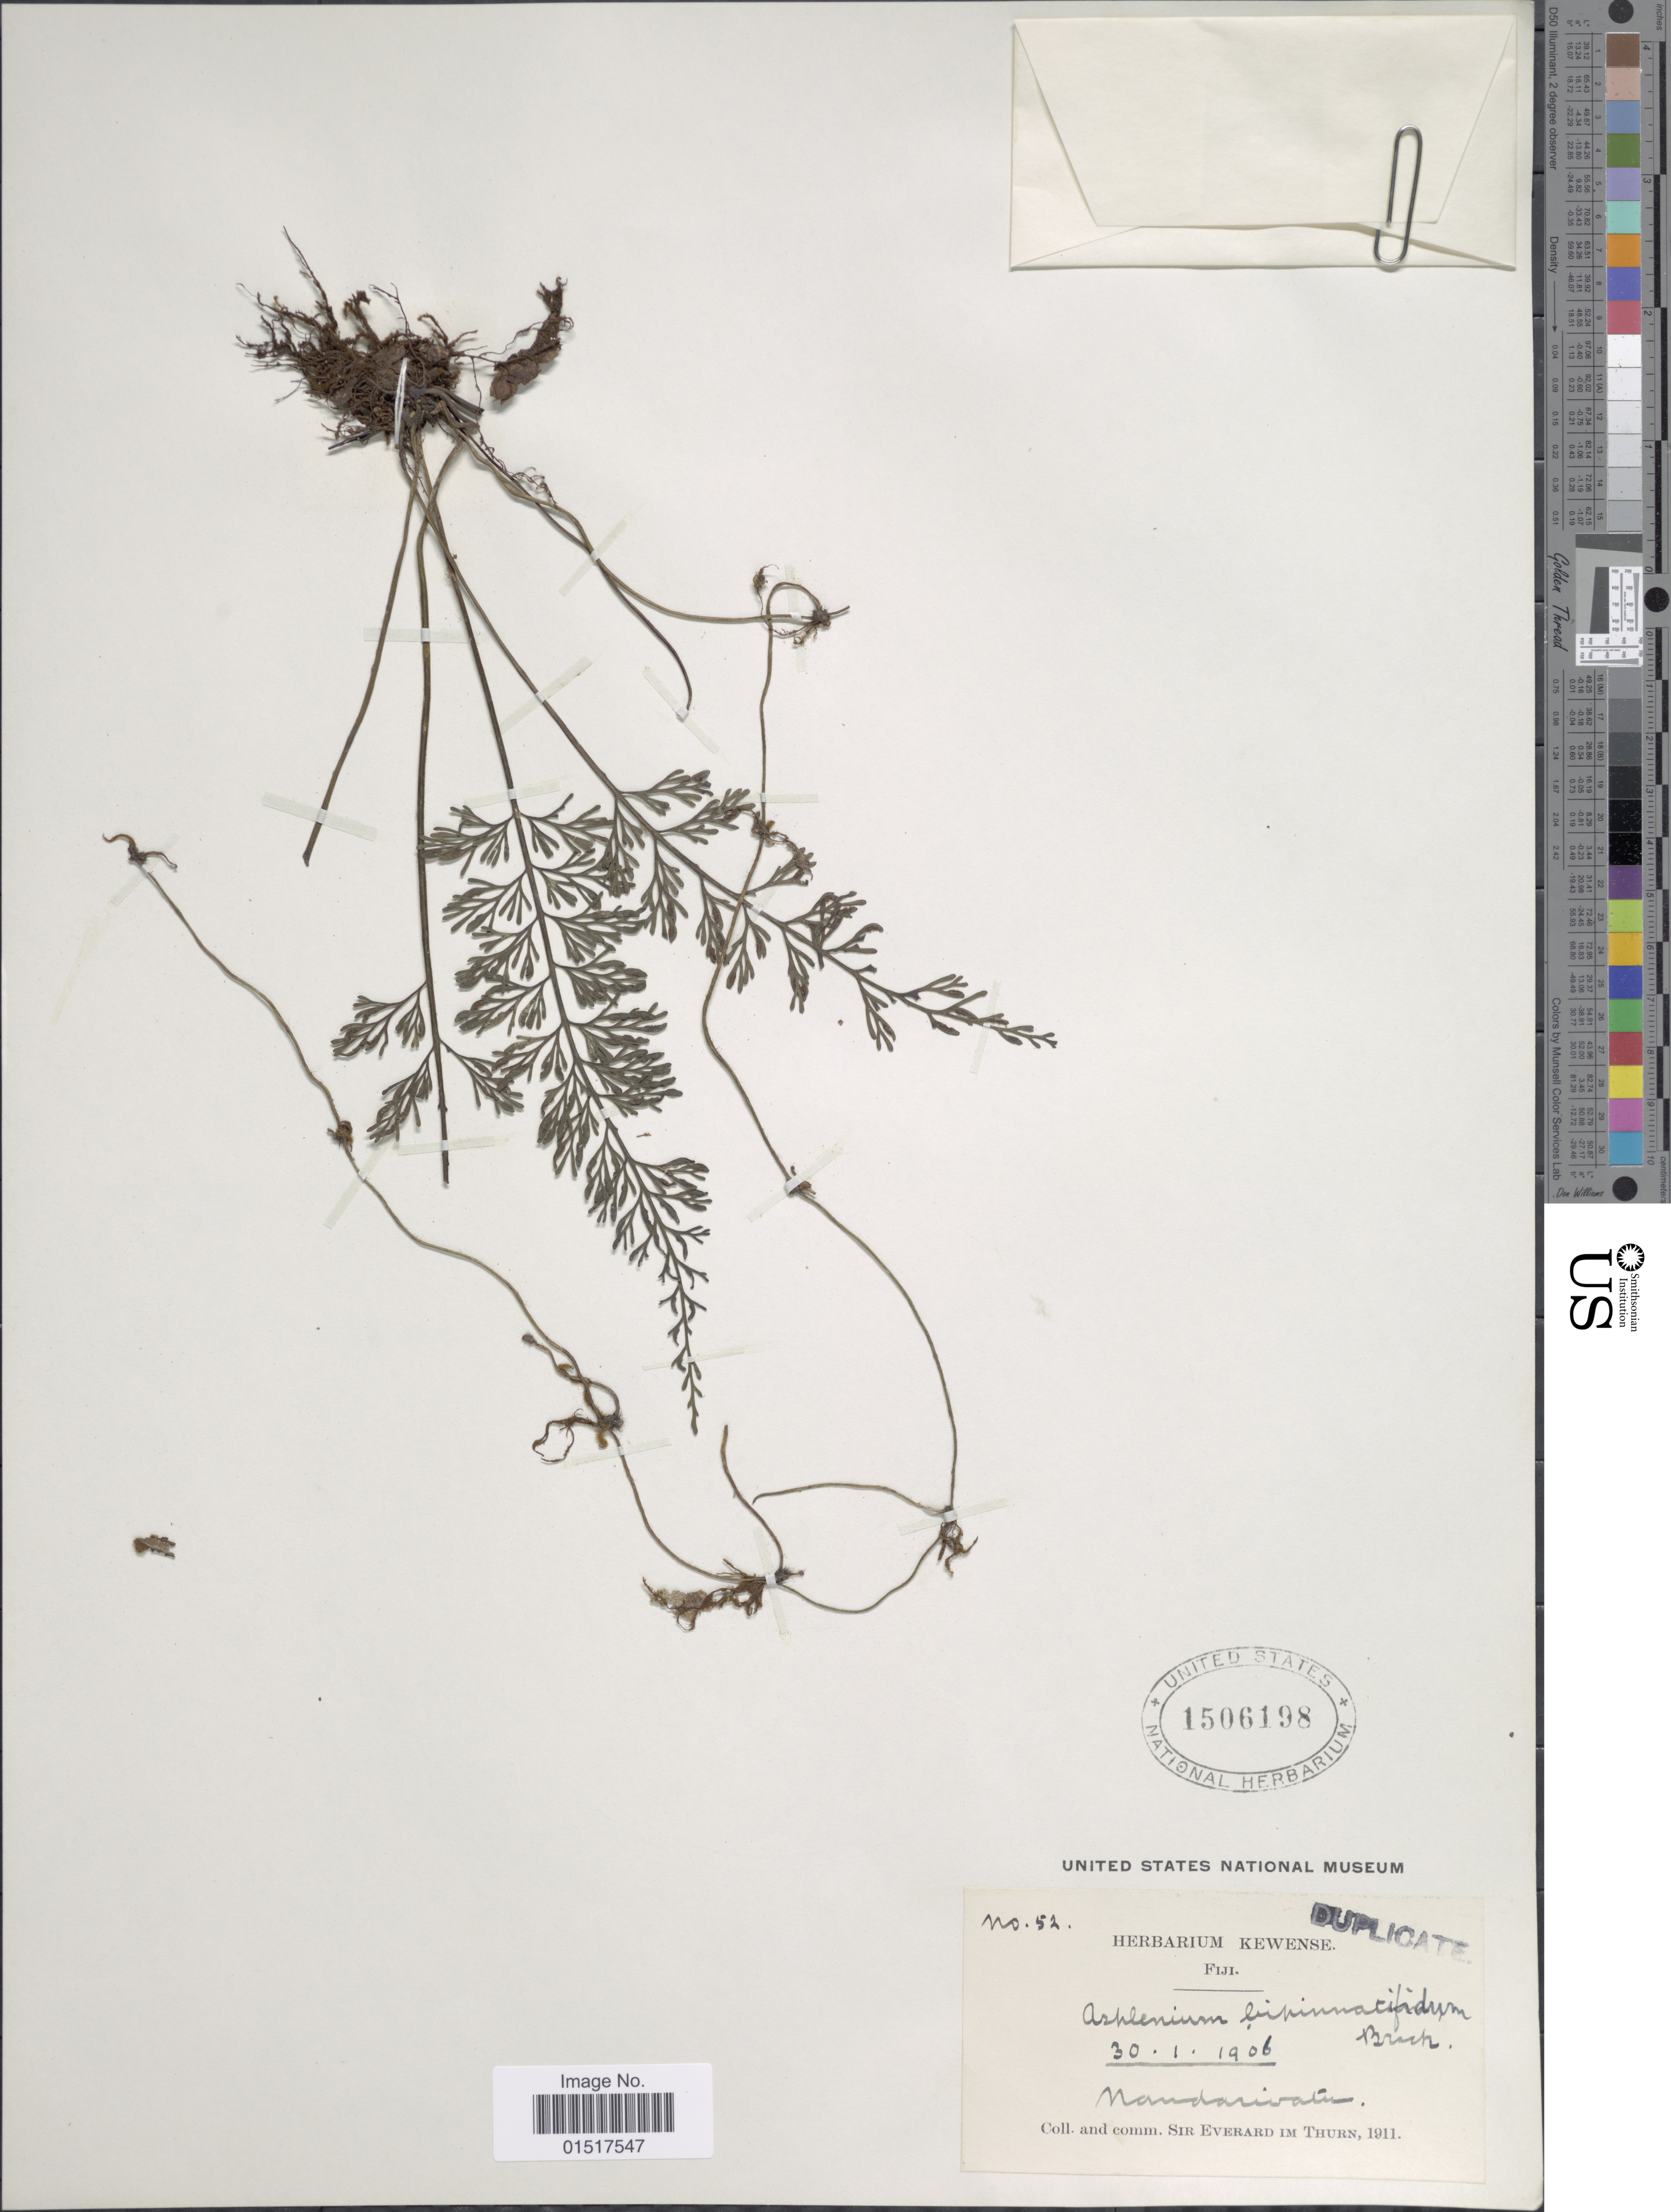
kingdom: Plantae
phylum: Tracheophyta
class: Polypodiopsida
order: Polypodiales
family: Aspleniaceae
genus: Asplenium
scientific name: Asplenium bipinnatifidum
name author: Baker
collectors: E. F. im Thurn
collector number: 52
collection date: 1906-01-30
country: Fiji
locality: Naudarivatu.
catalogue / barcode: US 1506198